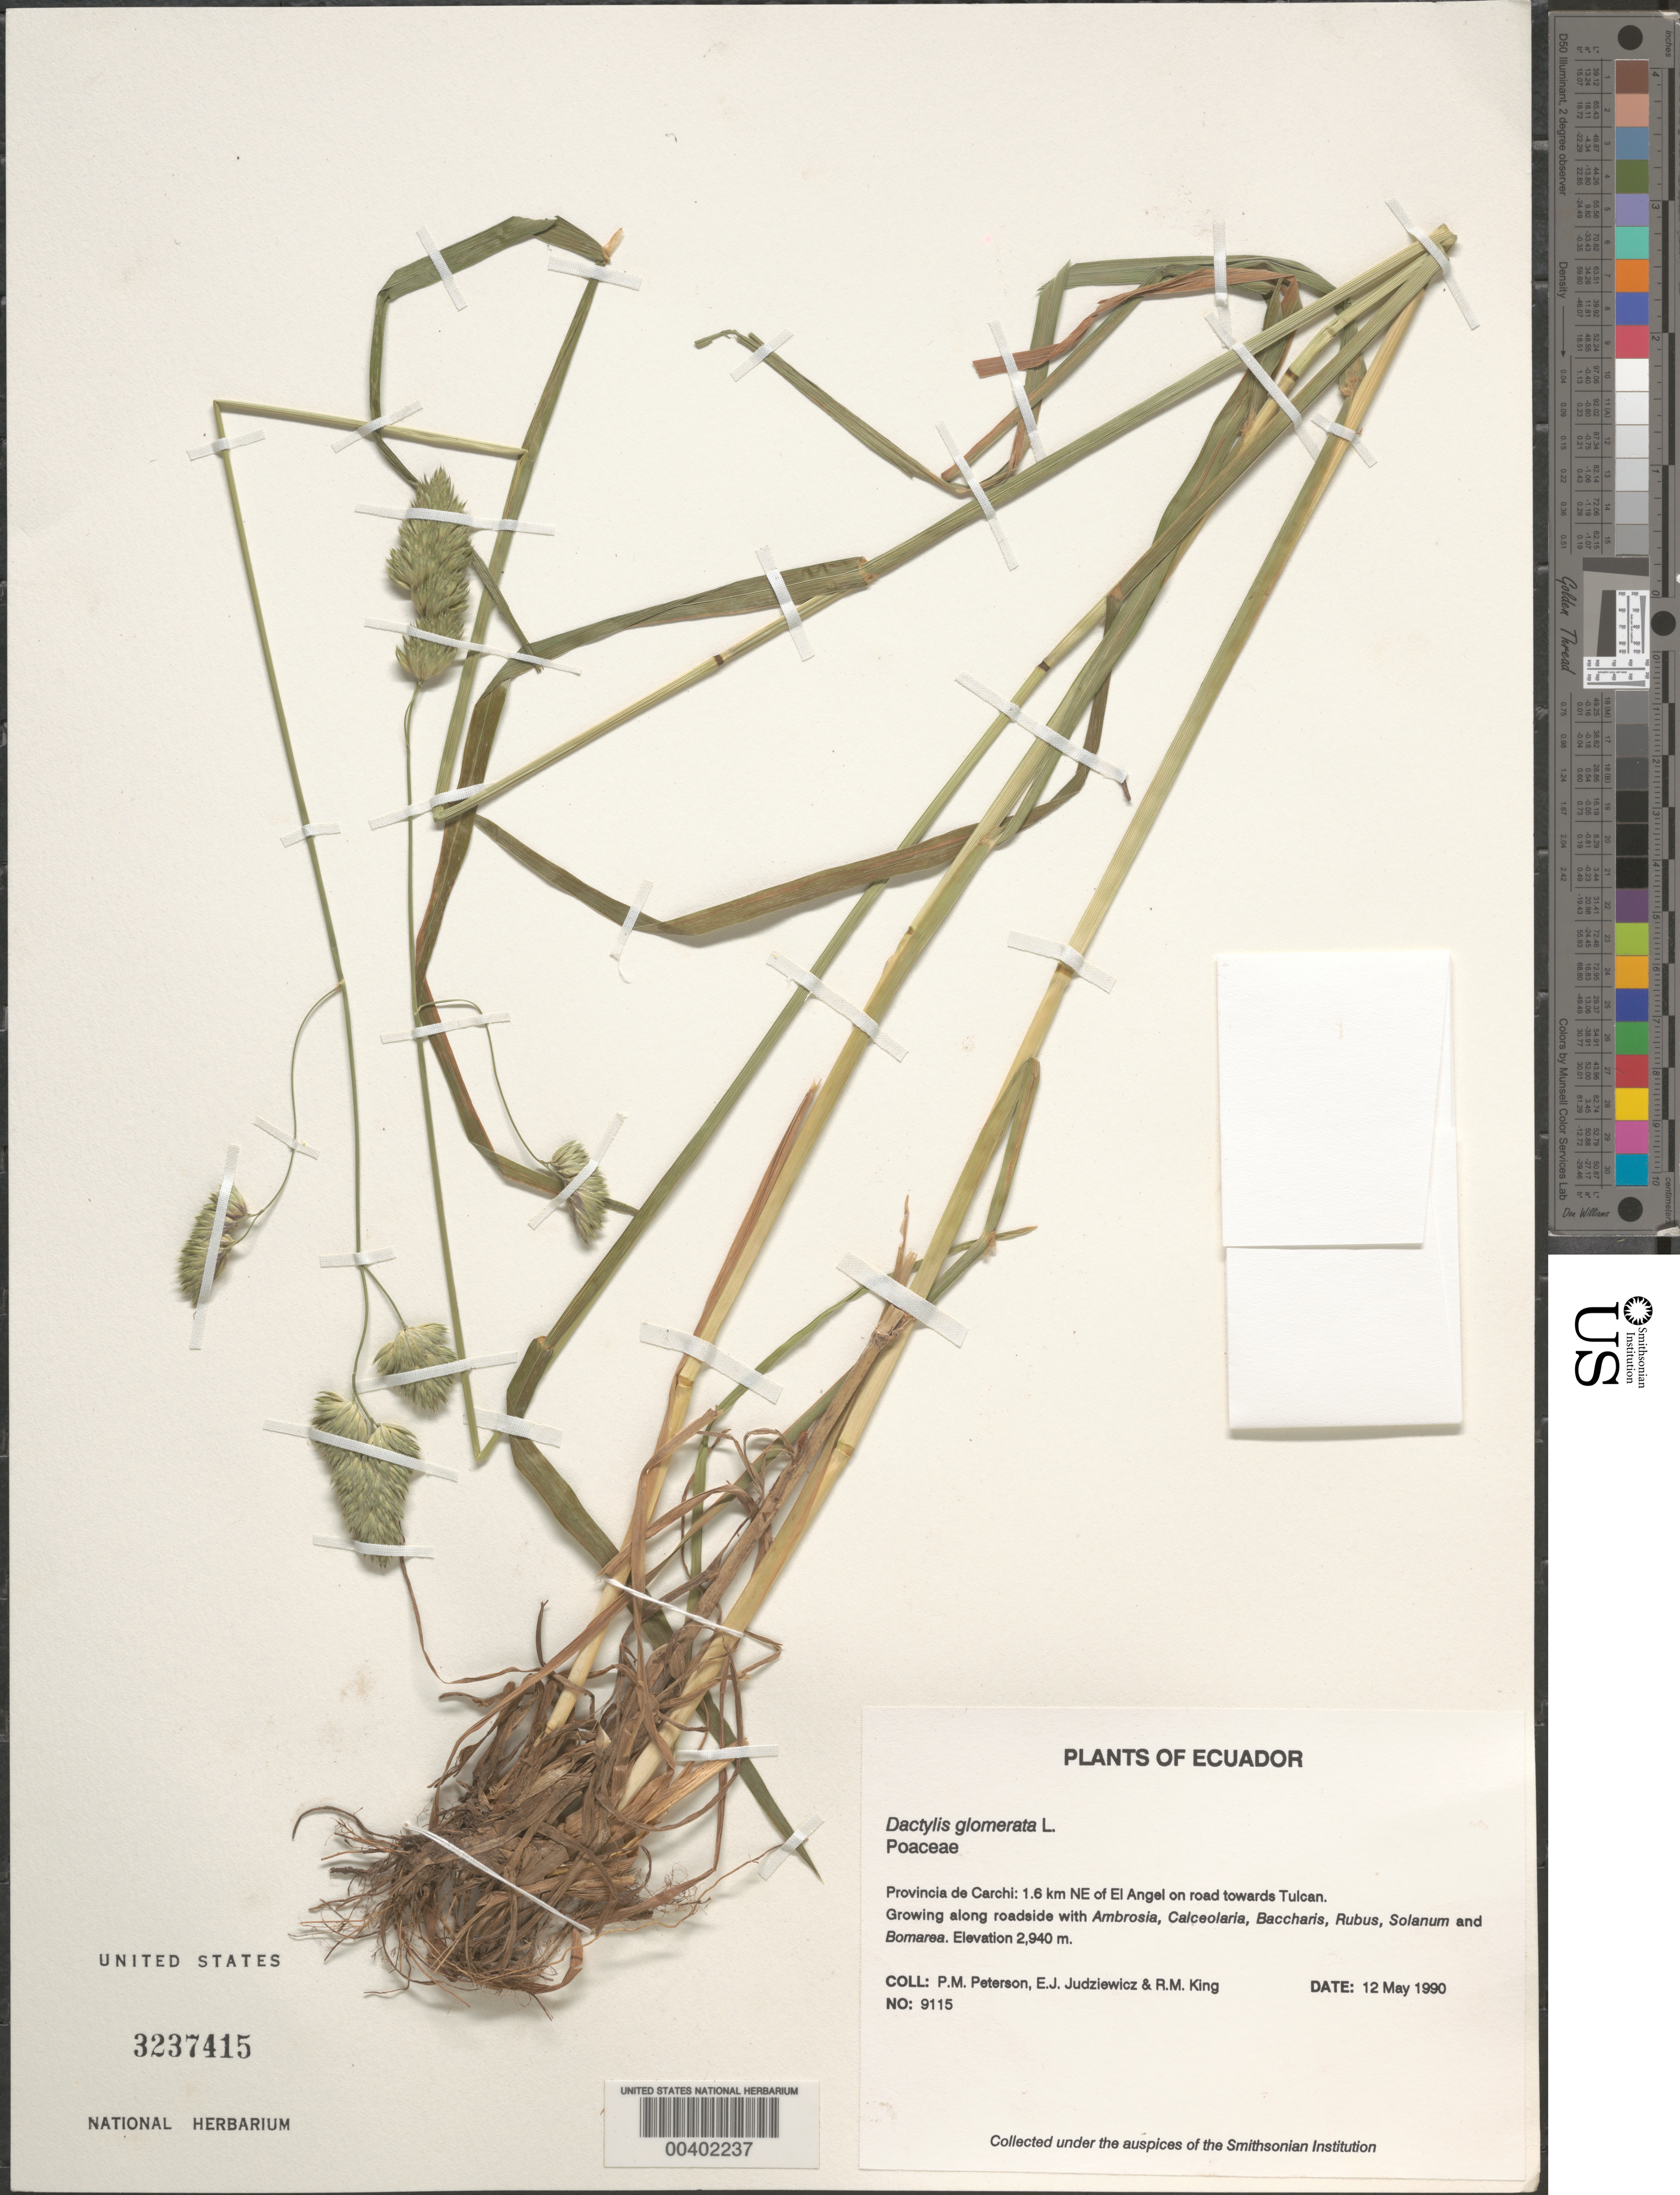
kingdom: Plantae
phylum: Tracheophyta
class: Liliopsida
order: Poales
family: Poaceae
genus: Dactylis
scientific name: Dactylis glomerata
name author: L.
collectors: P. M. Peterson, E. J. Judziewicz & R. M. King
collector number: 09115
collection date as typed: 12 May 1990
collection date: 1990-05-12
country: Ecuador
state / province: Carchi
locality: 1.6 km NE of El Angel on road towards Tulcan.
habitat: Growing along roadside with Ambrosia, Calceolaria, Baccharis, Rubus, Solanum and Bomarea.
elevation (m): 2940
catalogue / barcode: US 3237415